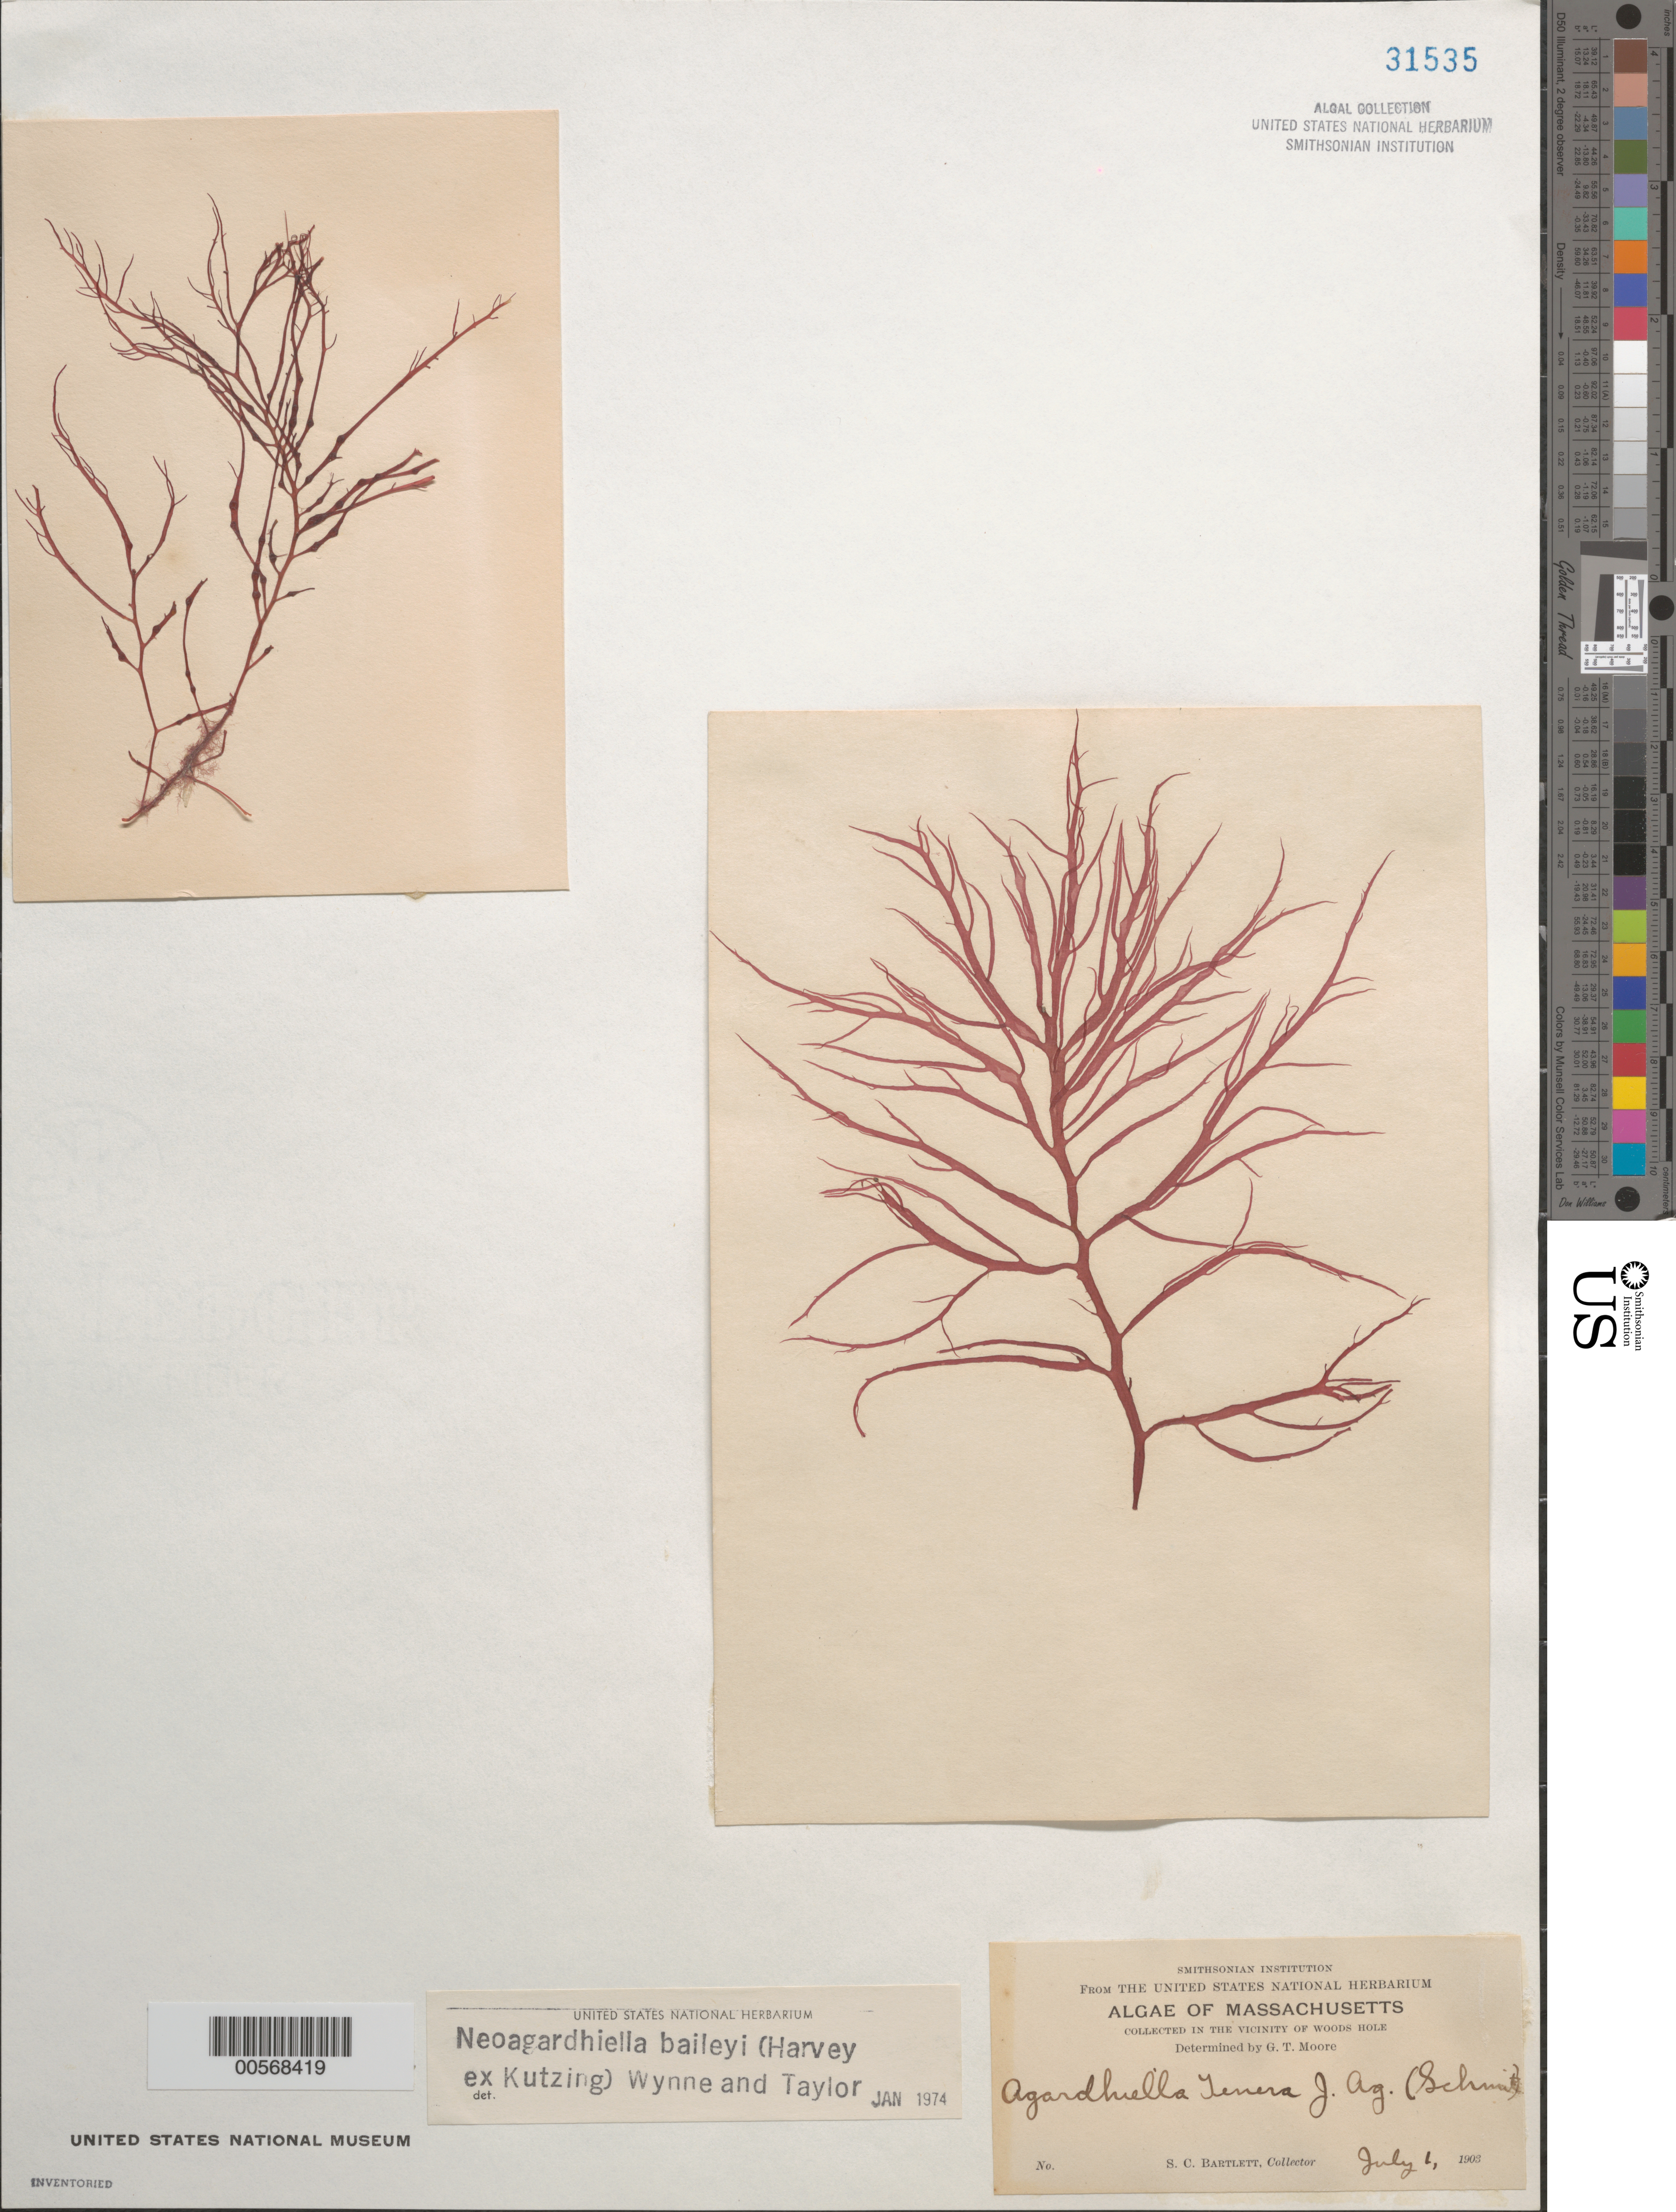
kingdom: Plantae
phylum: Rhodophyta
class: Florideophyceae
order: Gigartinales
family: Solieriaceae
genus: Agardhiella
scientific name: Agardhiella subulata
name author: (C. Agardh) G.T.Kraft & M.J. Wynne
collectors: S. C. Bartlett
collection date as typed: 01 Jul 1903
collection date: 1903-07-01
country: United States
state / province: Massachusetts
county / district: Barnstable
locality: Woods Hole area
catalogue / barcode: US 31535